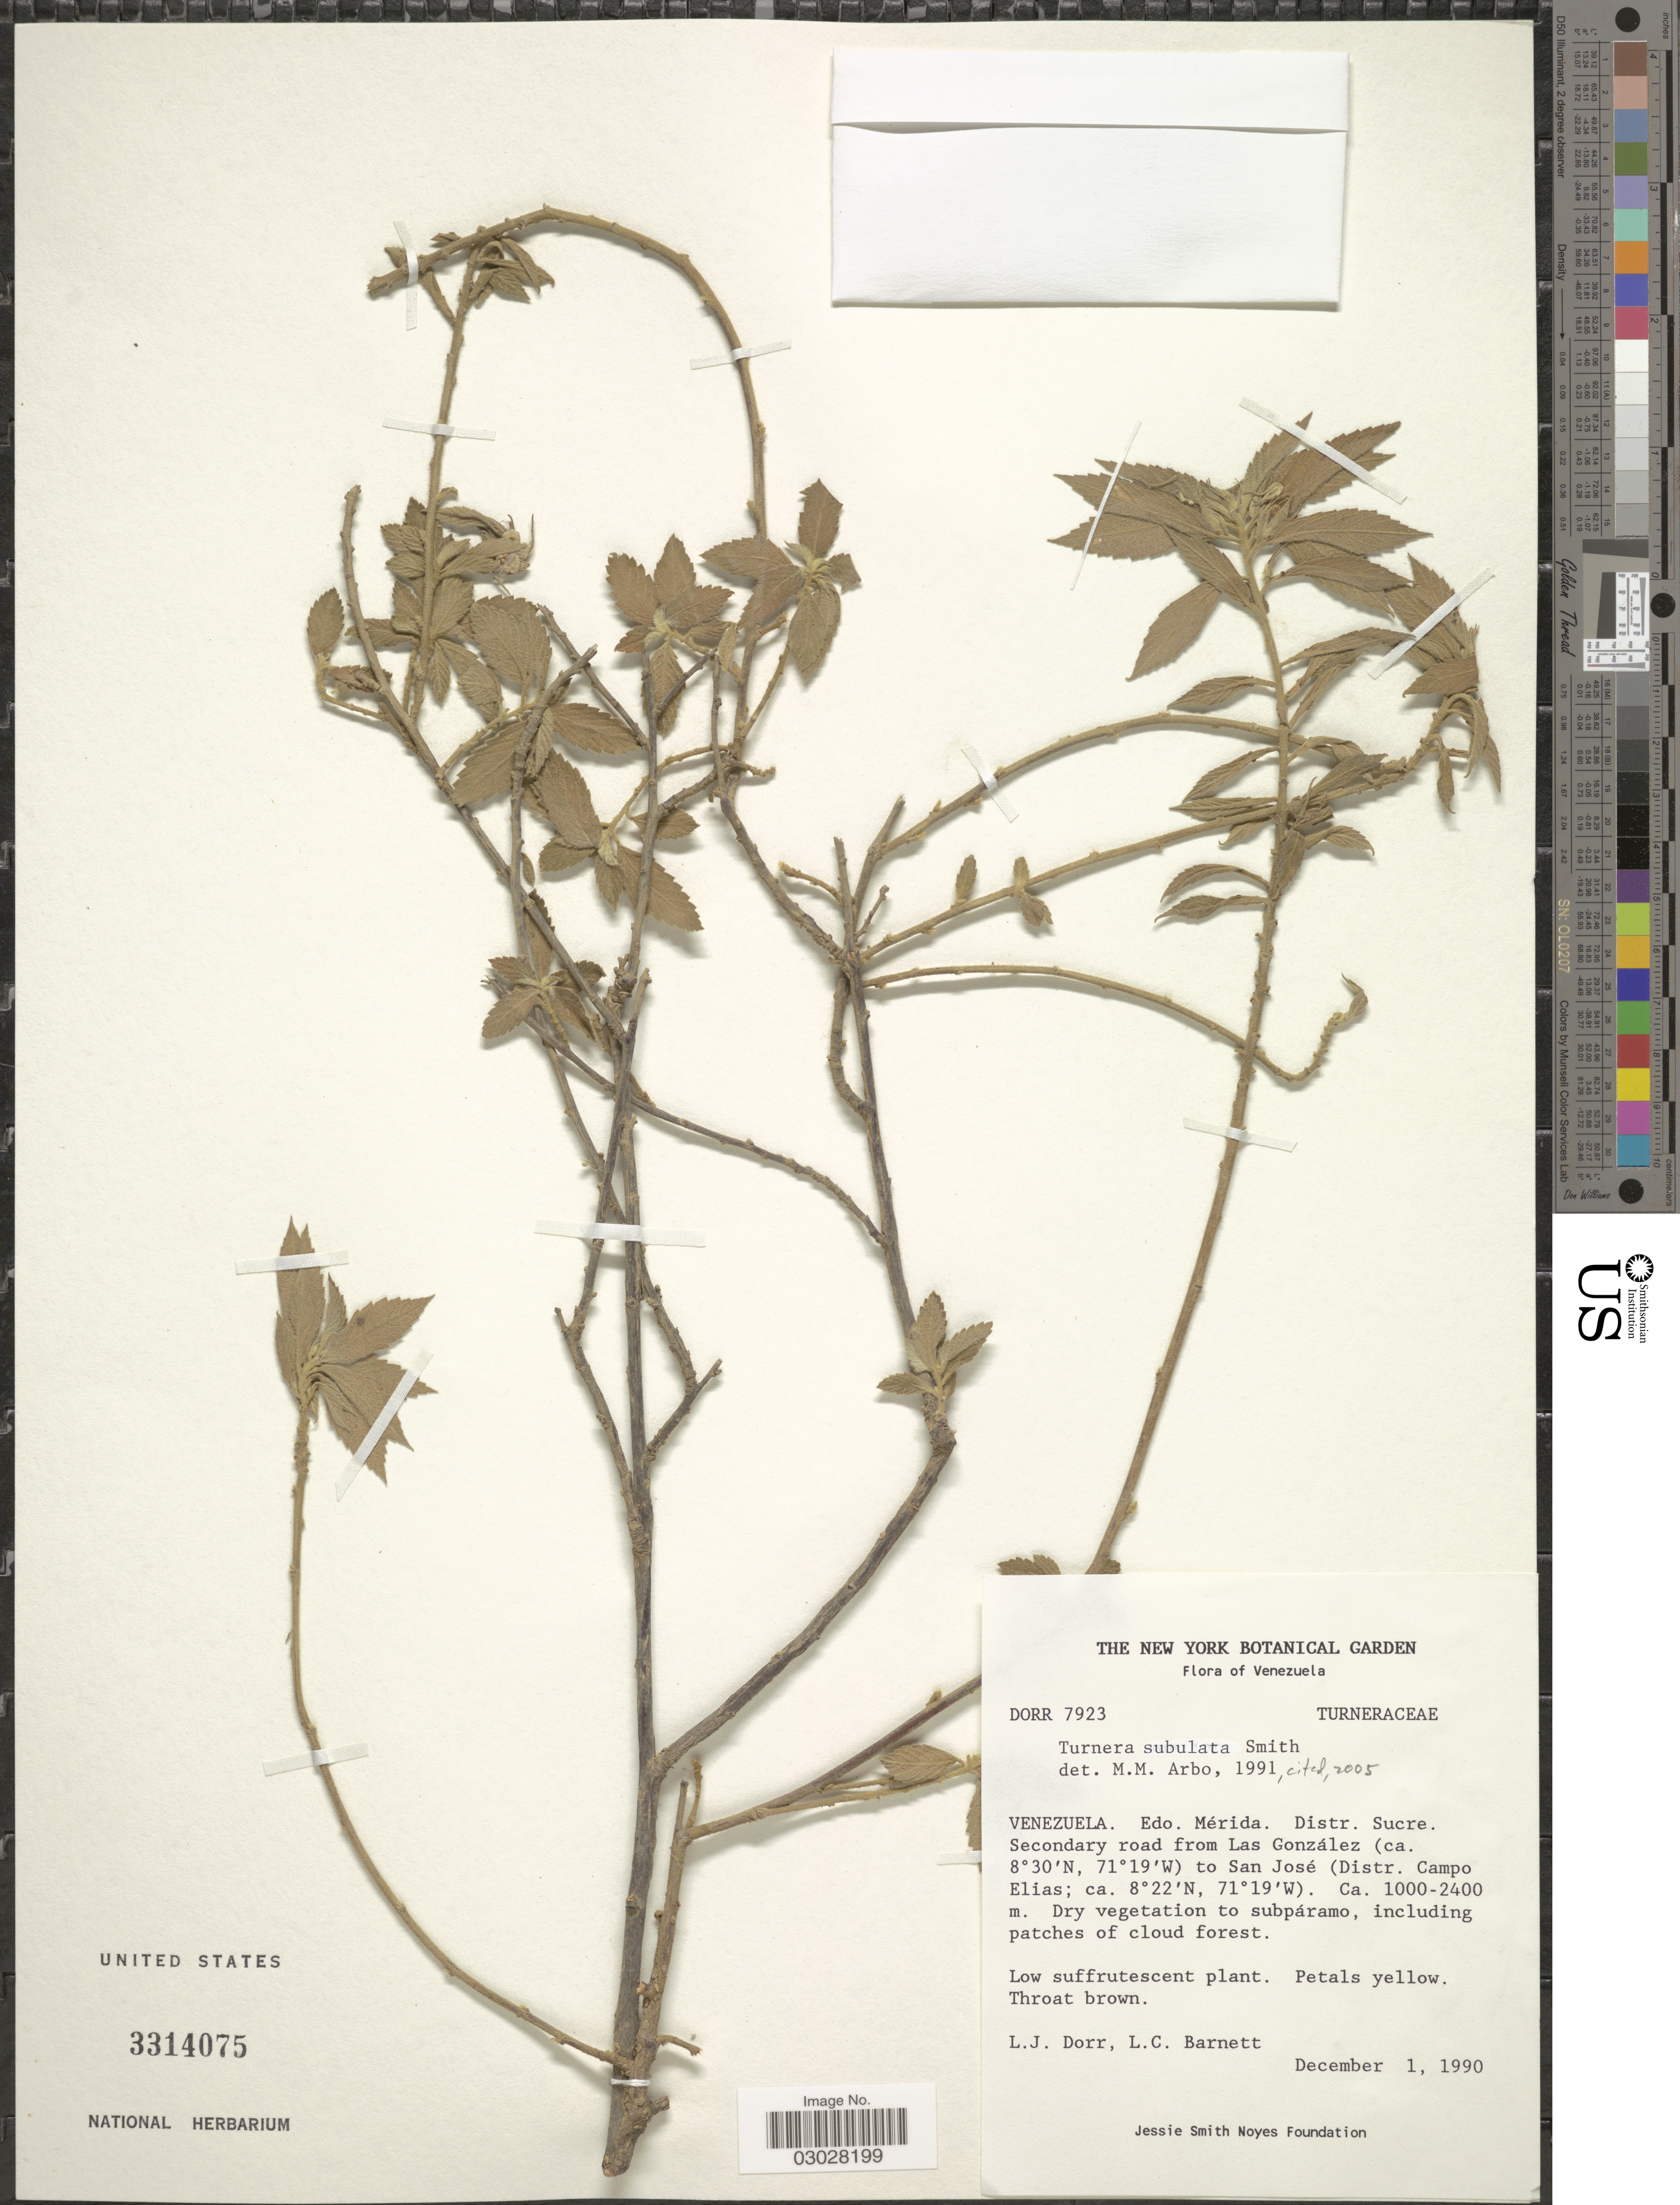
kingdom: Plantae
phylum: Tracheophyta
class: Magnoliopsida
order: Malpighiales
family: Turneraceae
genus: Turnera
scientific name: Turnera subulata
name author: Sm.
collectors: L. J. Dorr & L. C. Barnett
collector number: Dorr 7923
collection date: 1990-12-01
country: Venezuela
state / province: Mérida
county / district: Campo Elías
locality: Secondary road from Las González to San José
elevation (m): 1000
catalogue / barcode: US 3314075